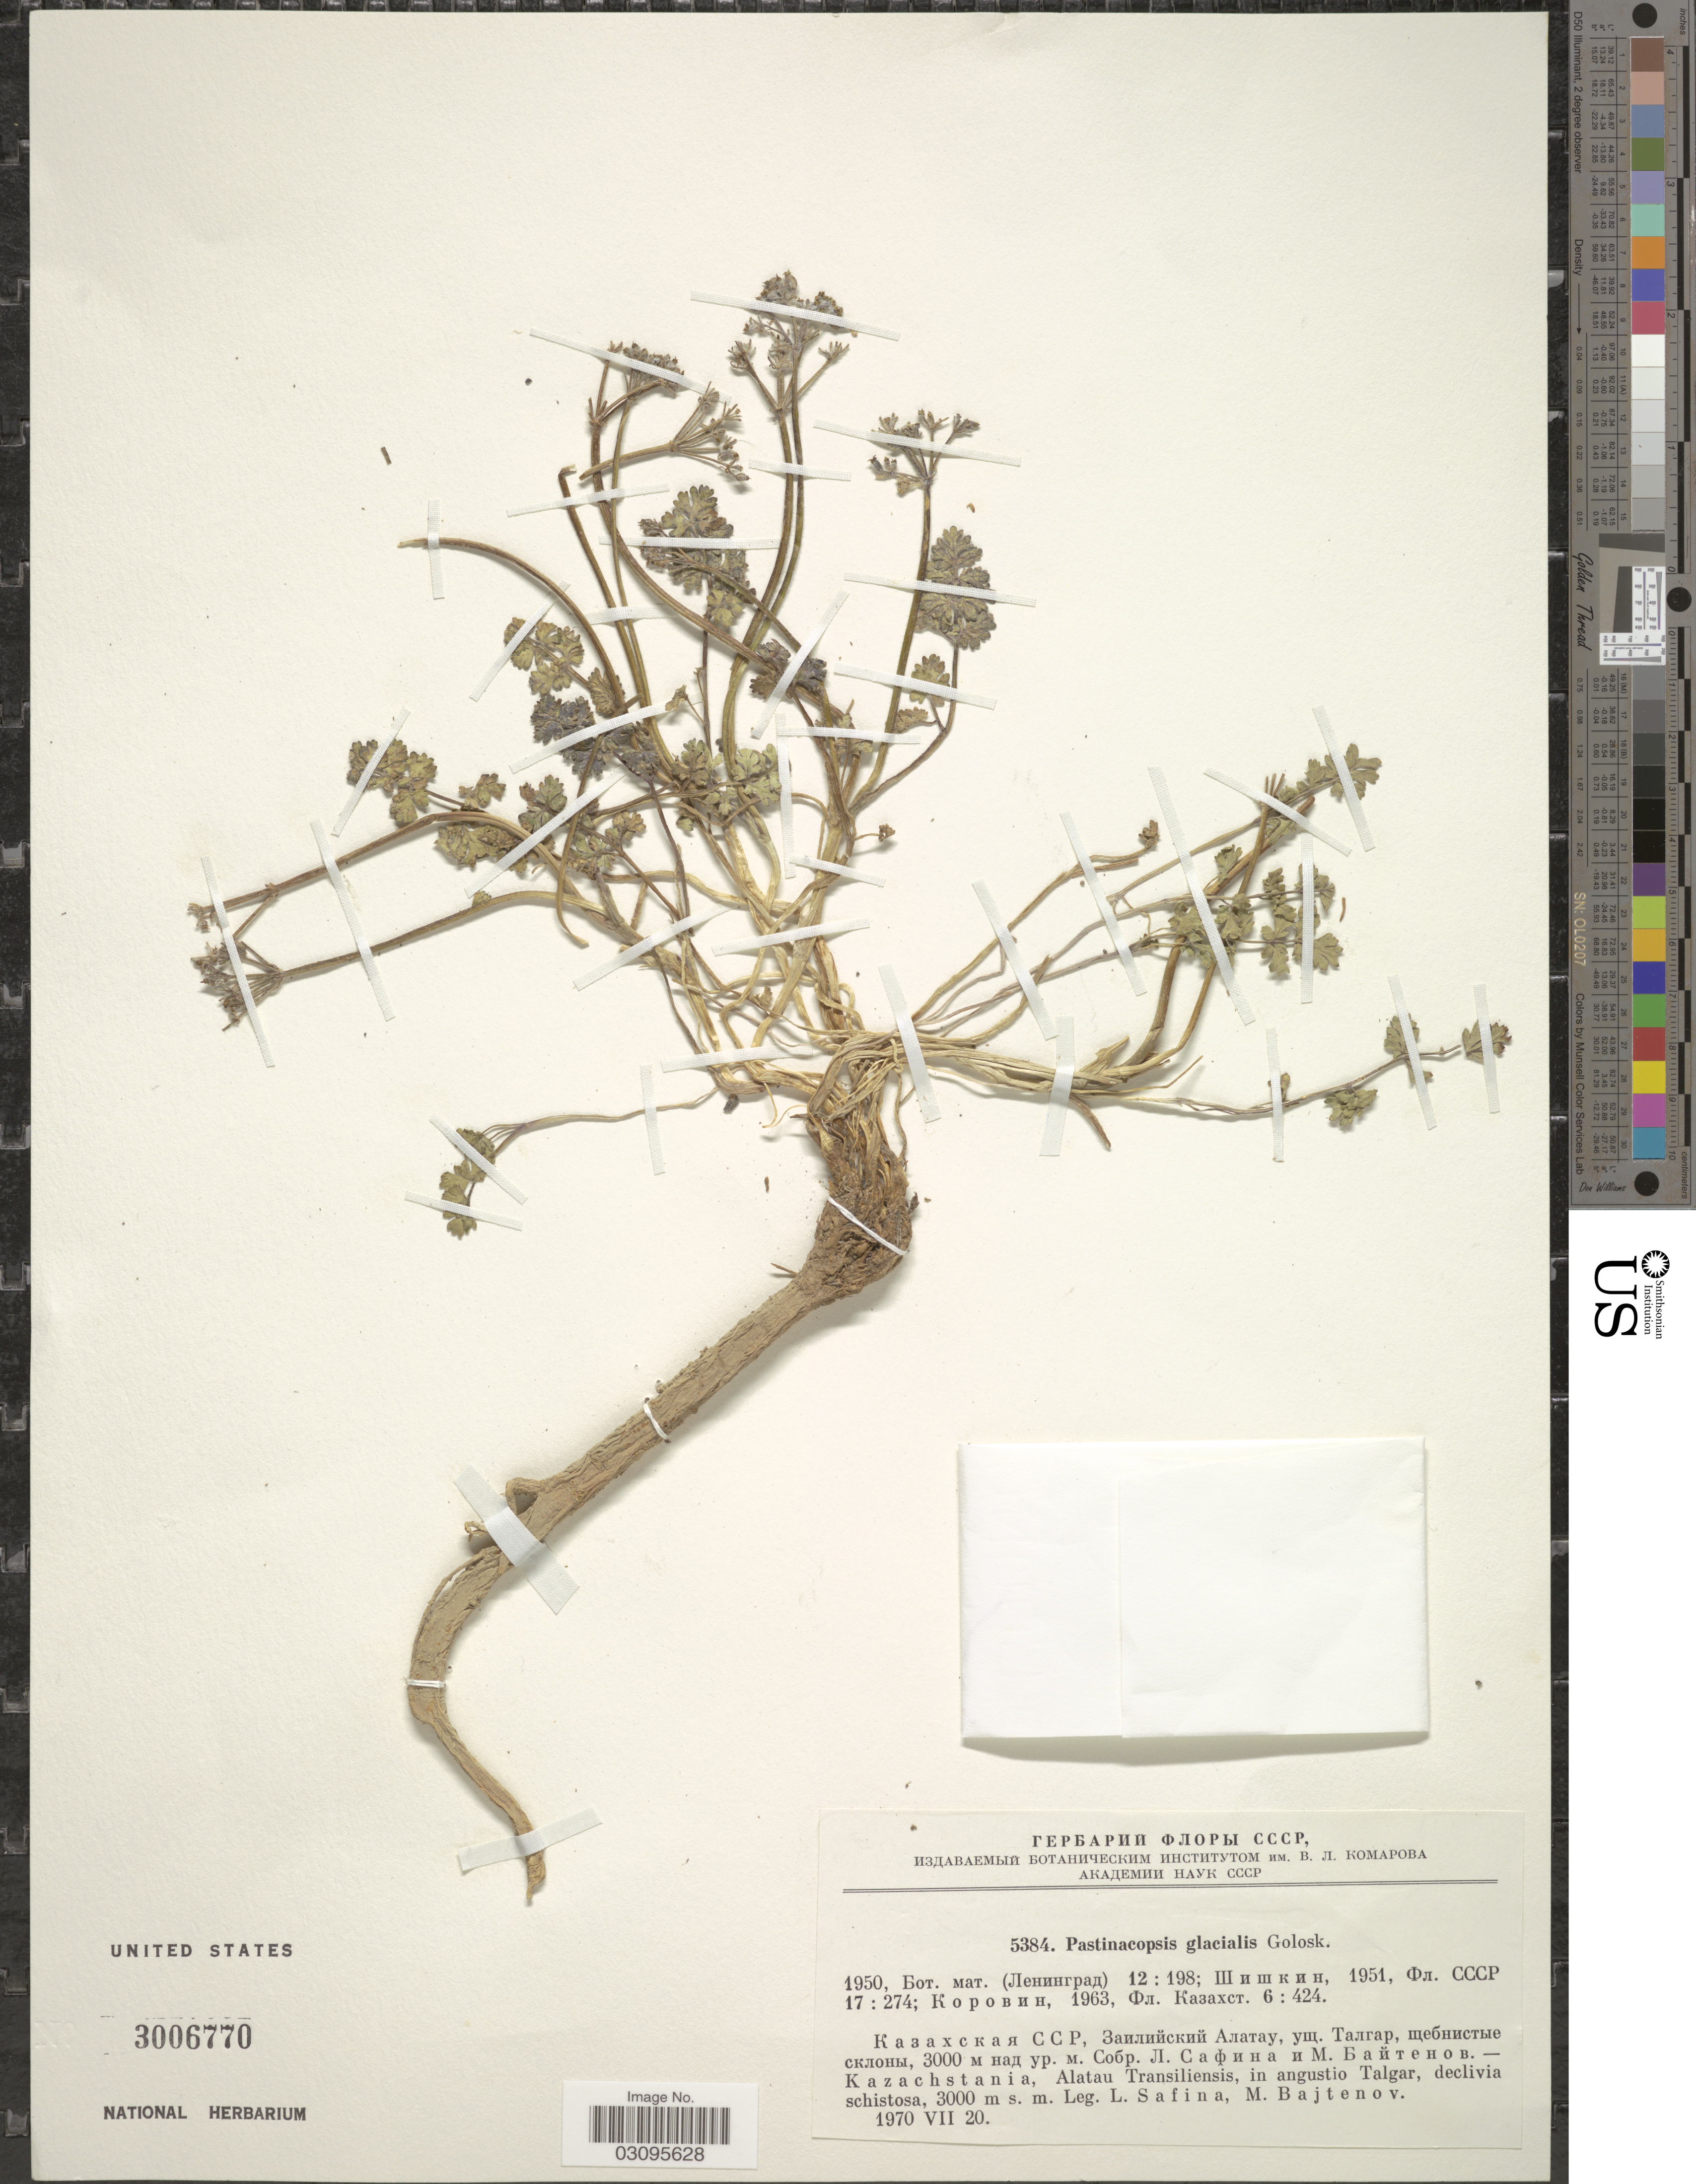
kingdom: Plantae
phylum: Tracheophyta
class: Magnoliopsida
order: Apiales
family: Apiaceae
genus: Pastinacopsis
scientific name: Pastinacopsis glacialis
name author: Golosk.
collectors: L. Safina & M. Bajtenov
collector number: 5384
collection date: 1970-07-20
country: Kazakhstan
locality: Kazachstania, Alatau Transiliensis, in angustio Talgar, declivia schistosa.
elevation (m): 3000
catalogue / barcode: US 3006770